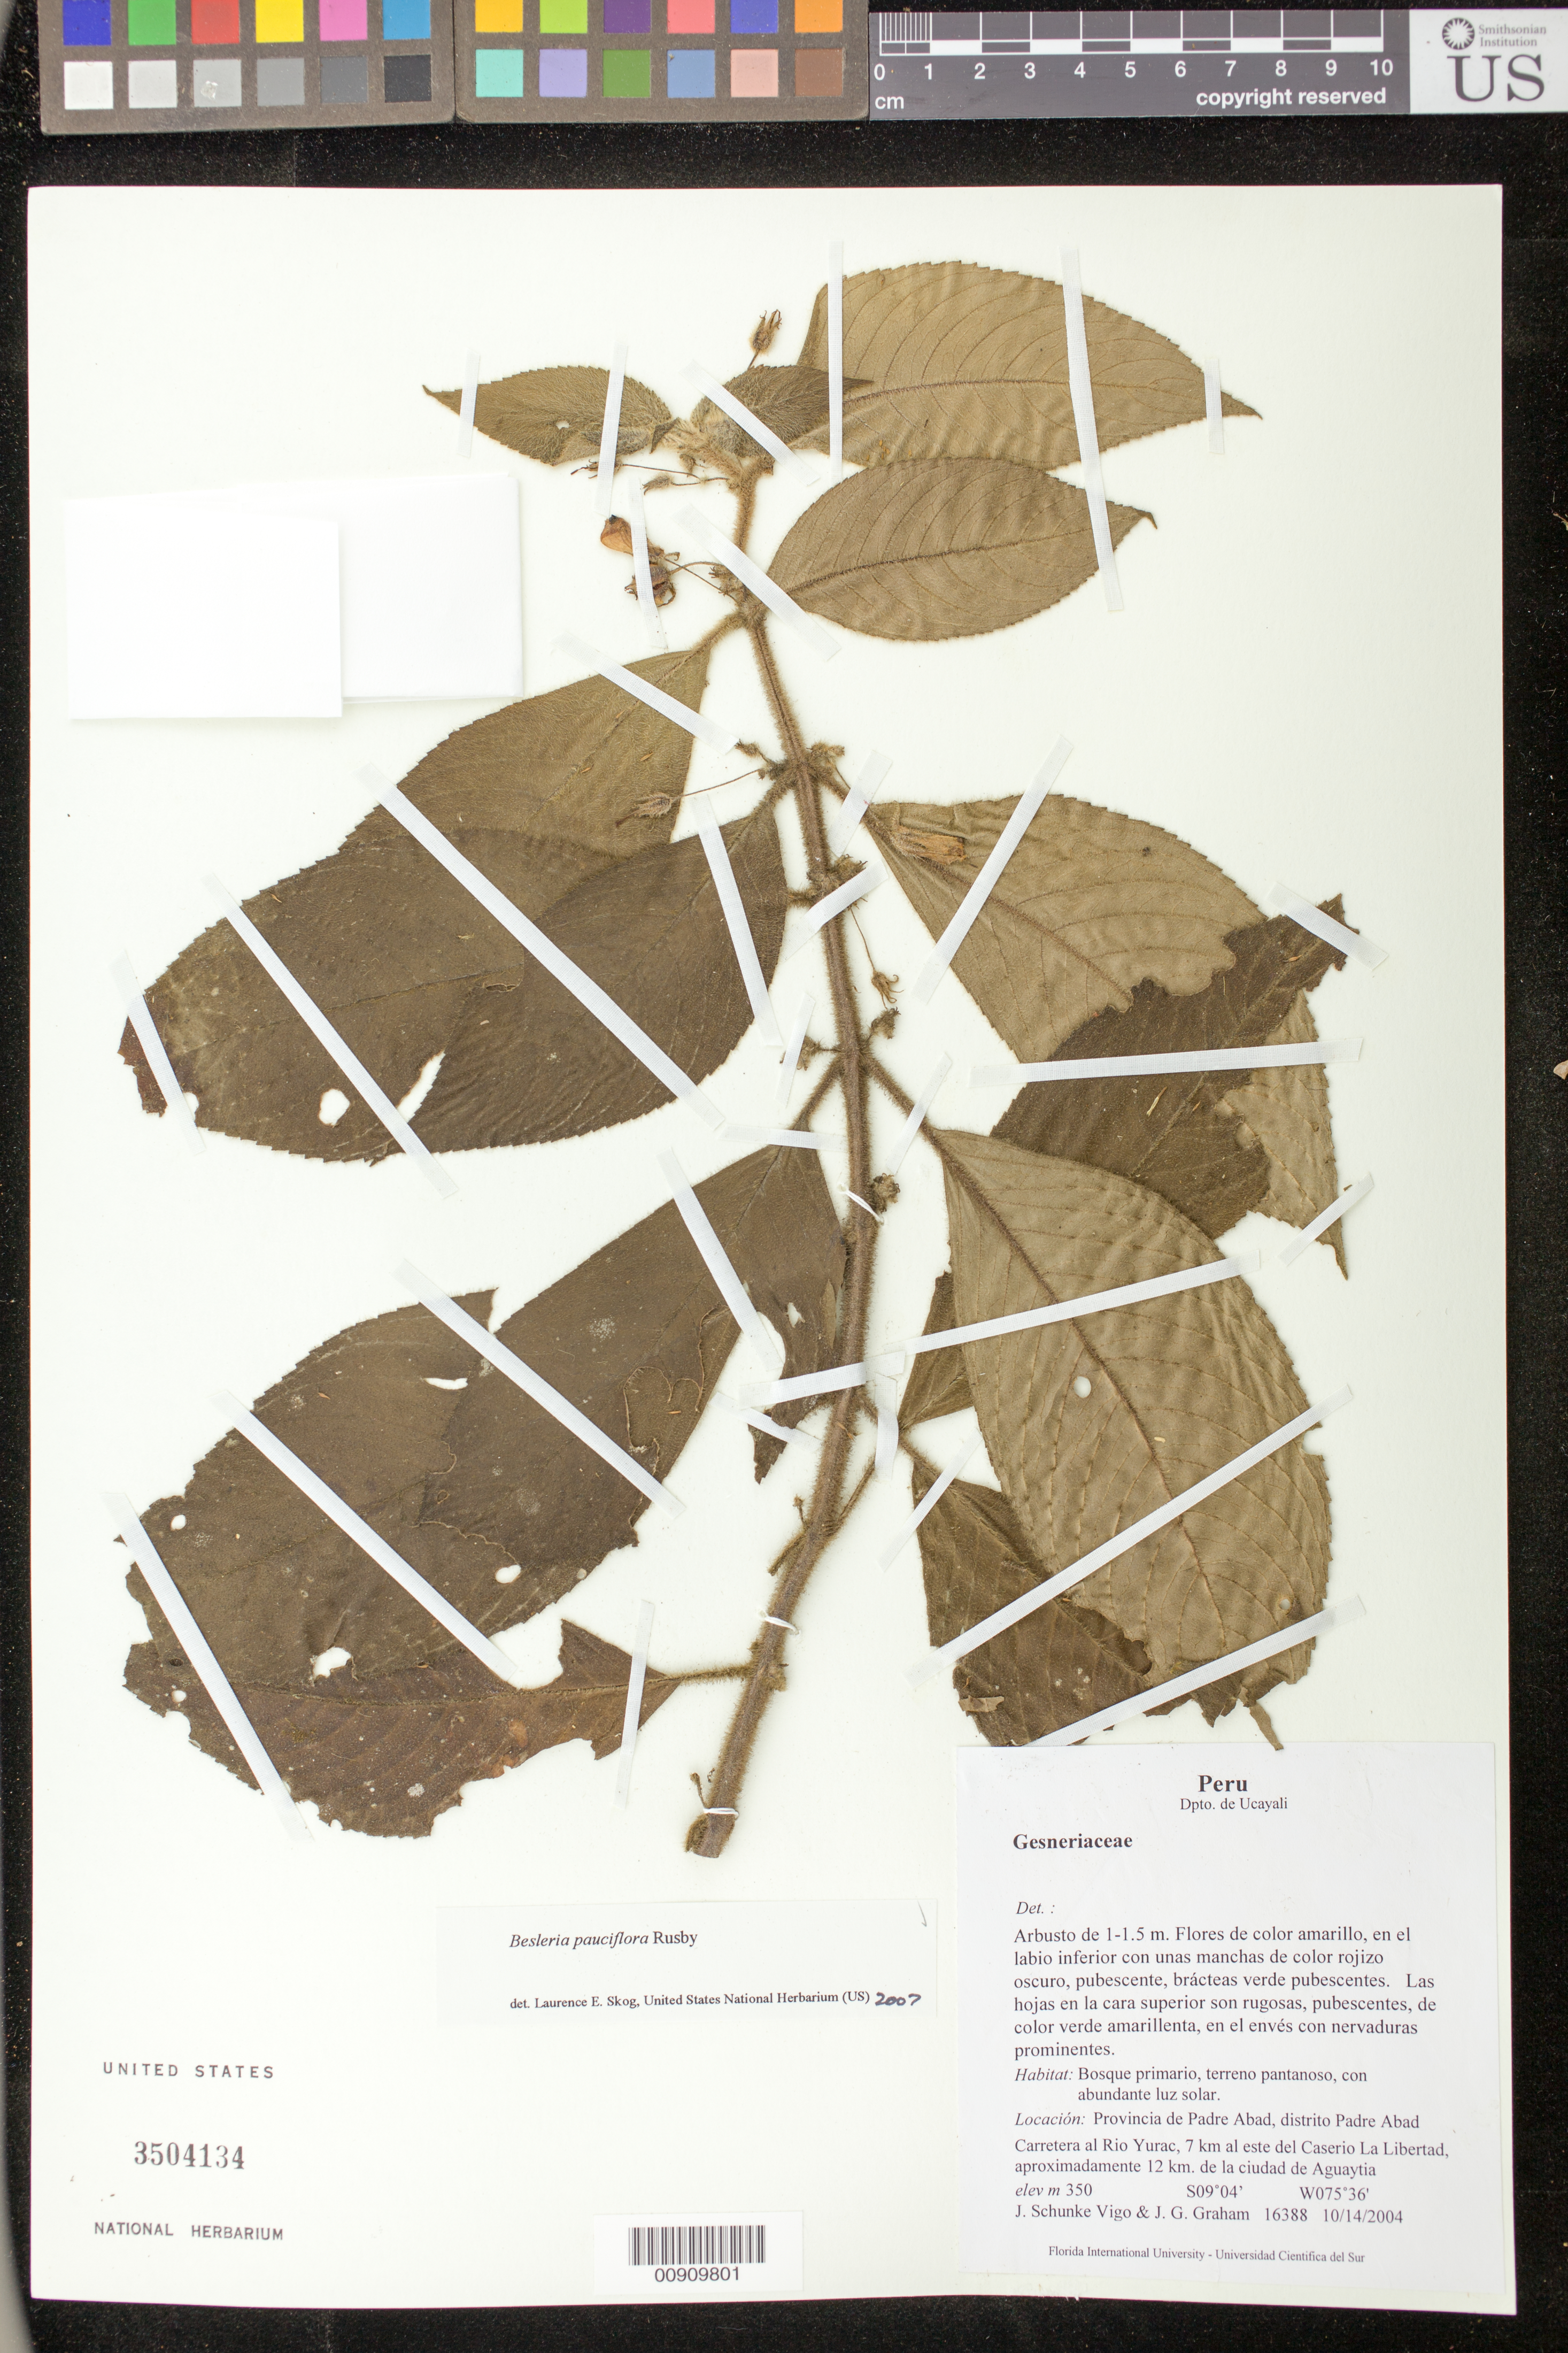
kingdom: Plantae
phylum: Tracheophyta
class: Magnoliopsida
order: Lamiales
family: Gesneriaceae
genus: Besleria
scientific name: Besleria pauciflora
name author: Rusby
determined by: Skog, Laurence E.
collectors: J. Schunke Vigo & J. G. Graham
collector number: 16388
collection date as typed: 14 Oct 2004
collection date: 2004-10-14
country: Peru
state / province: Ucayali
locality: Provincia de Padre Abad, distrito Padre Abad. Carretera al Rio Yurac, 7 km al este del Caserio La libertad, aproximadamente 12 km de la ciudad de Aguaytia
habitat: Bosque primario, terreno pantanoso, con abundante luz solar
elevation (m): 350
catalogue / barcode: US 3504134